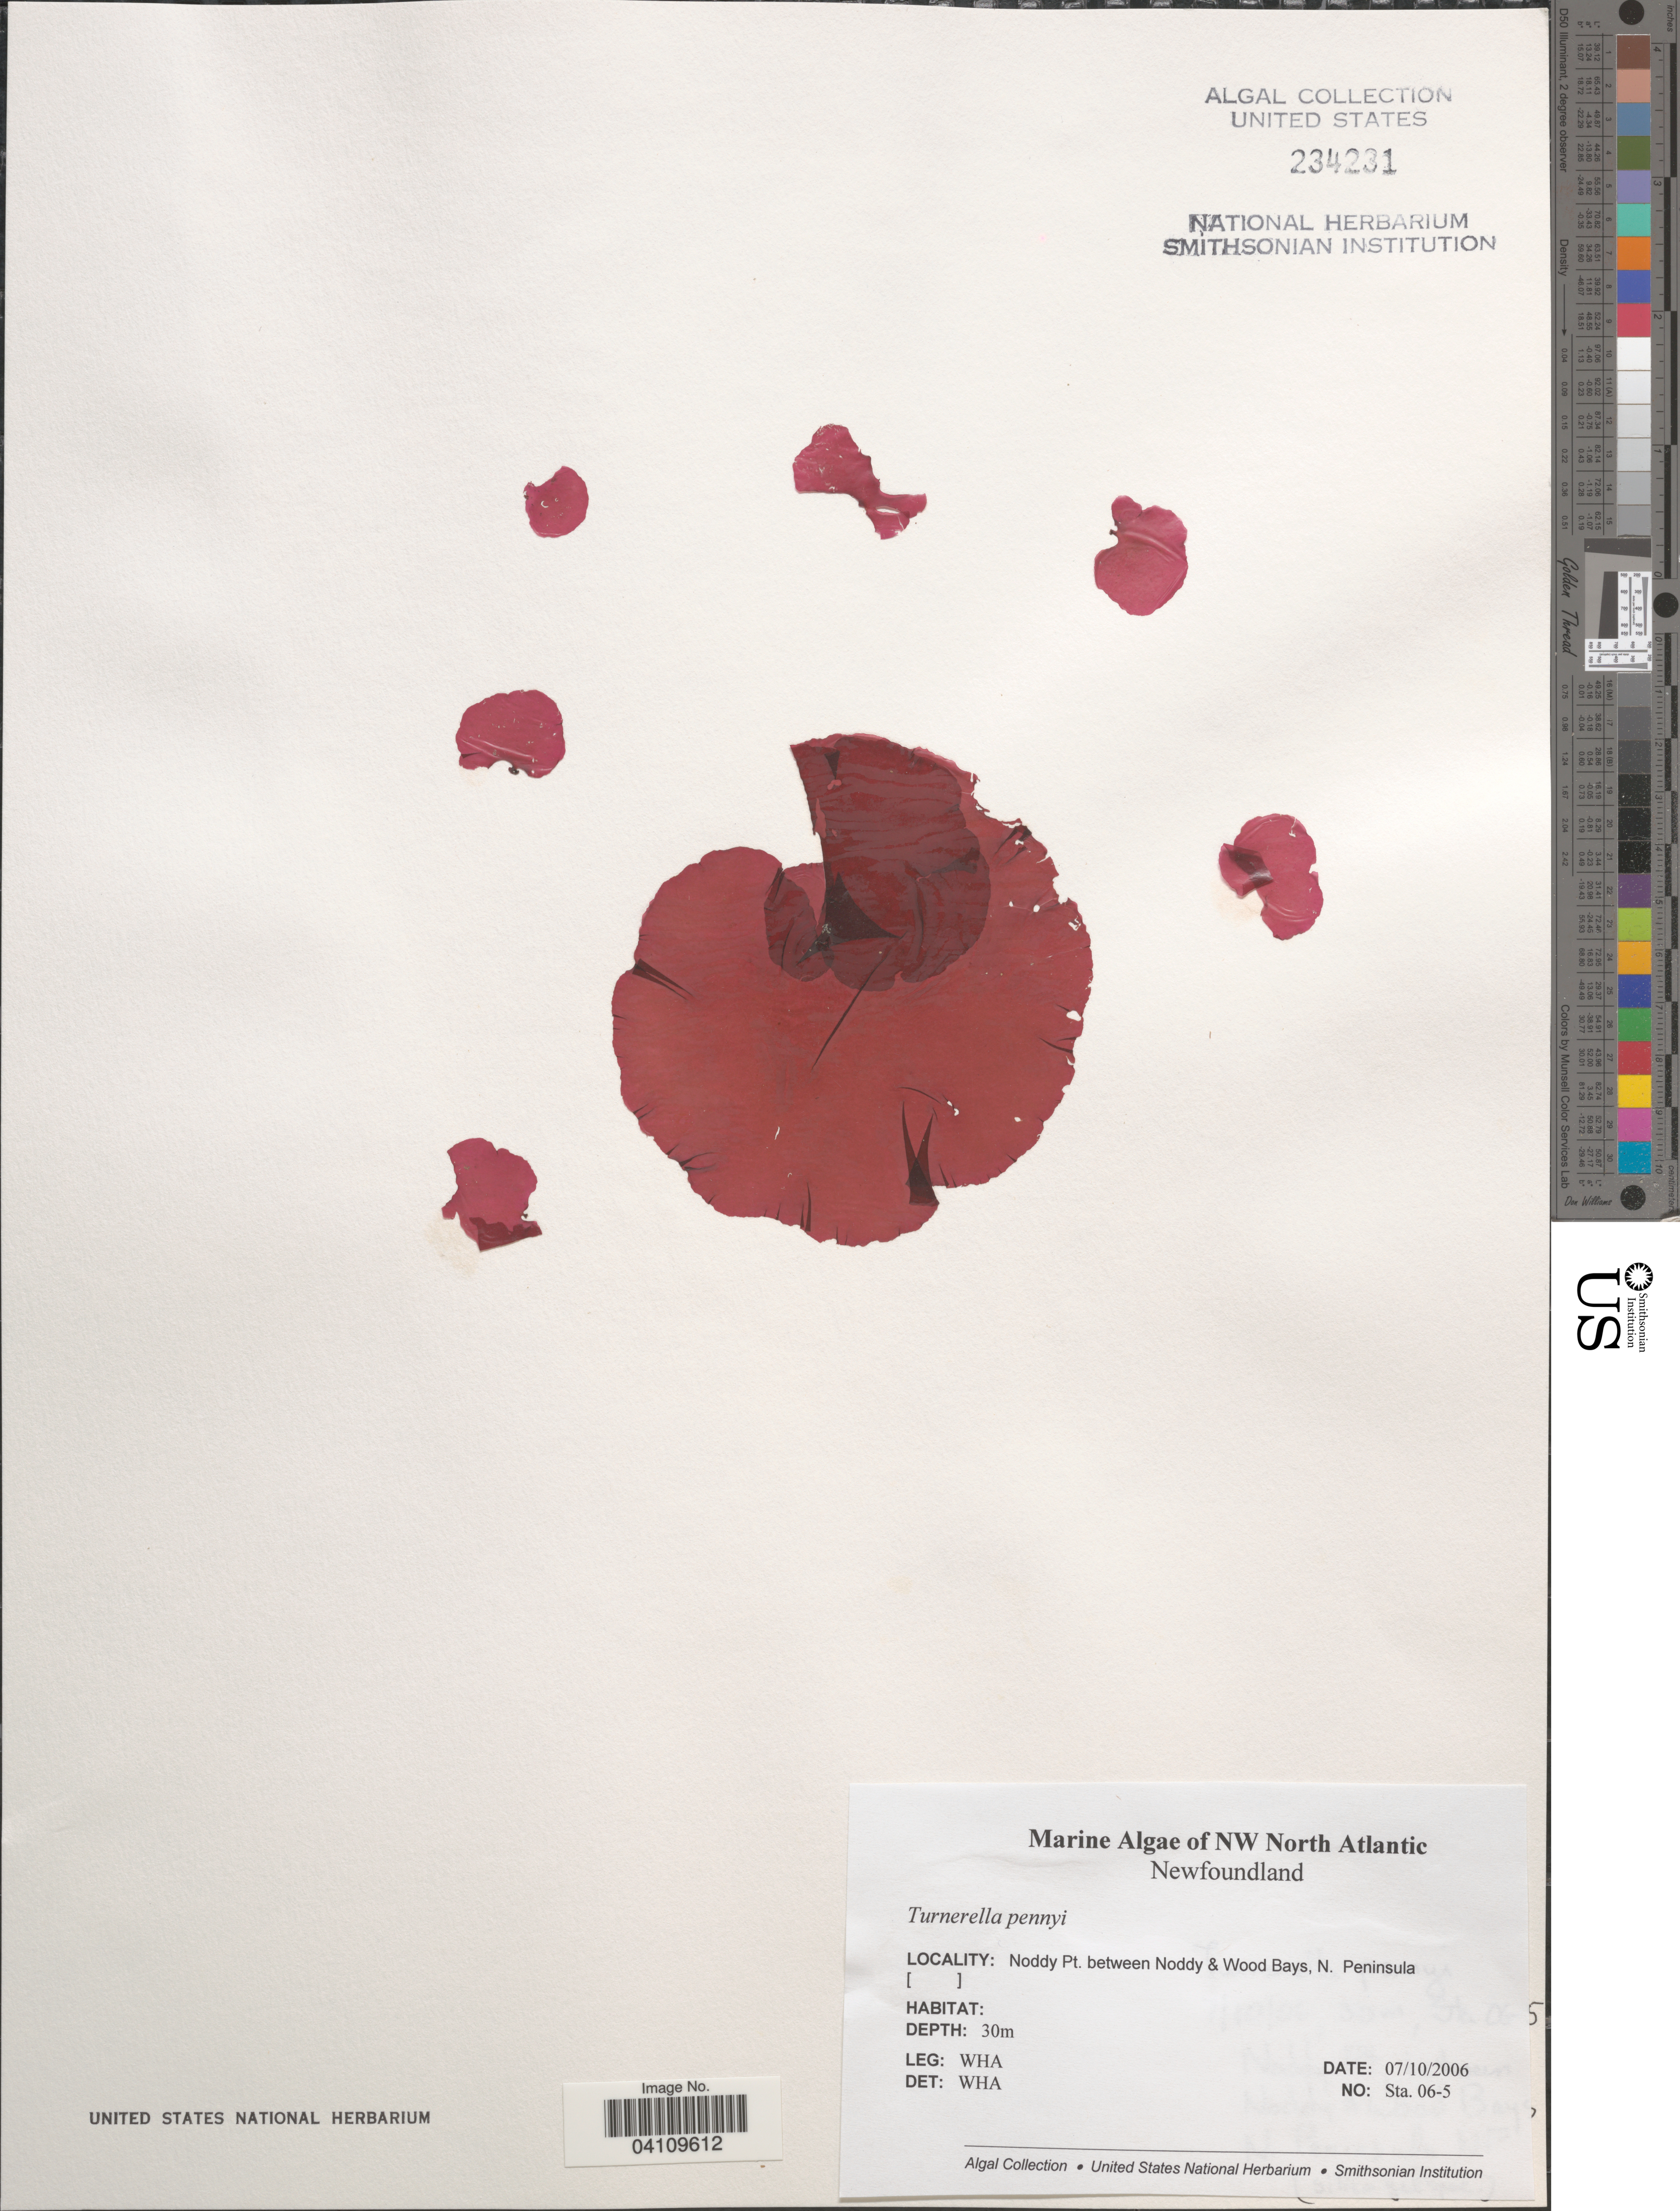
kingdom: Plantae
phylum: Rhodophyta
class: Florideophyceae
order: Gigartinales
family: Furcellariaceae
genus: Turnerella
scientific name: Turnerella pennyi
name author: (Harv.) F. Schmitz in Rosenv.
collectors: W. H. Adey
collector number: Sta. 06-5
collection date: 2006-10-07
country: Canada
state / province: Newfoundland and Labrador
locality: NW North Atlantic. Noddy Pt. between Noddy & Wood Bays, N. Peninsula.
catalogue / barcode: US 234231